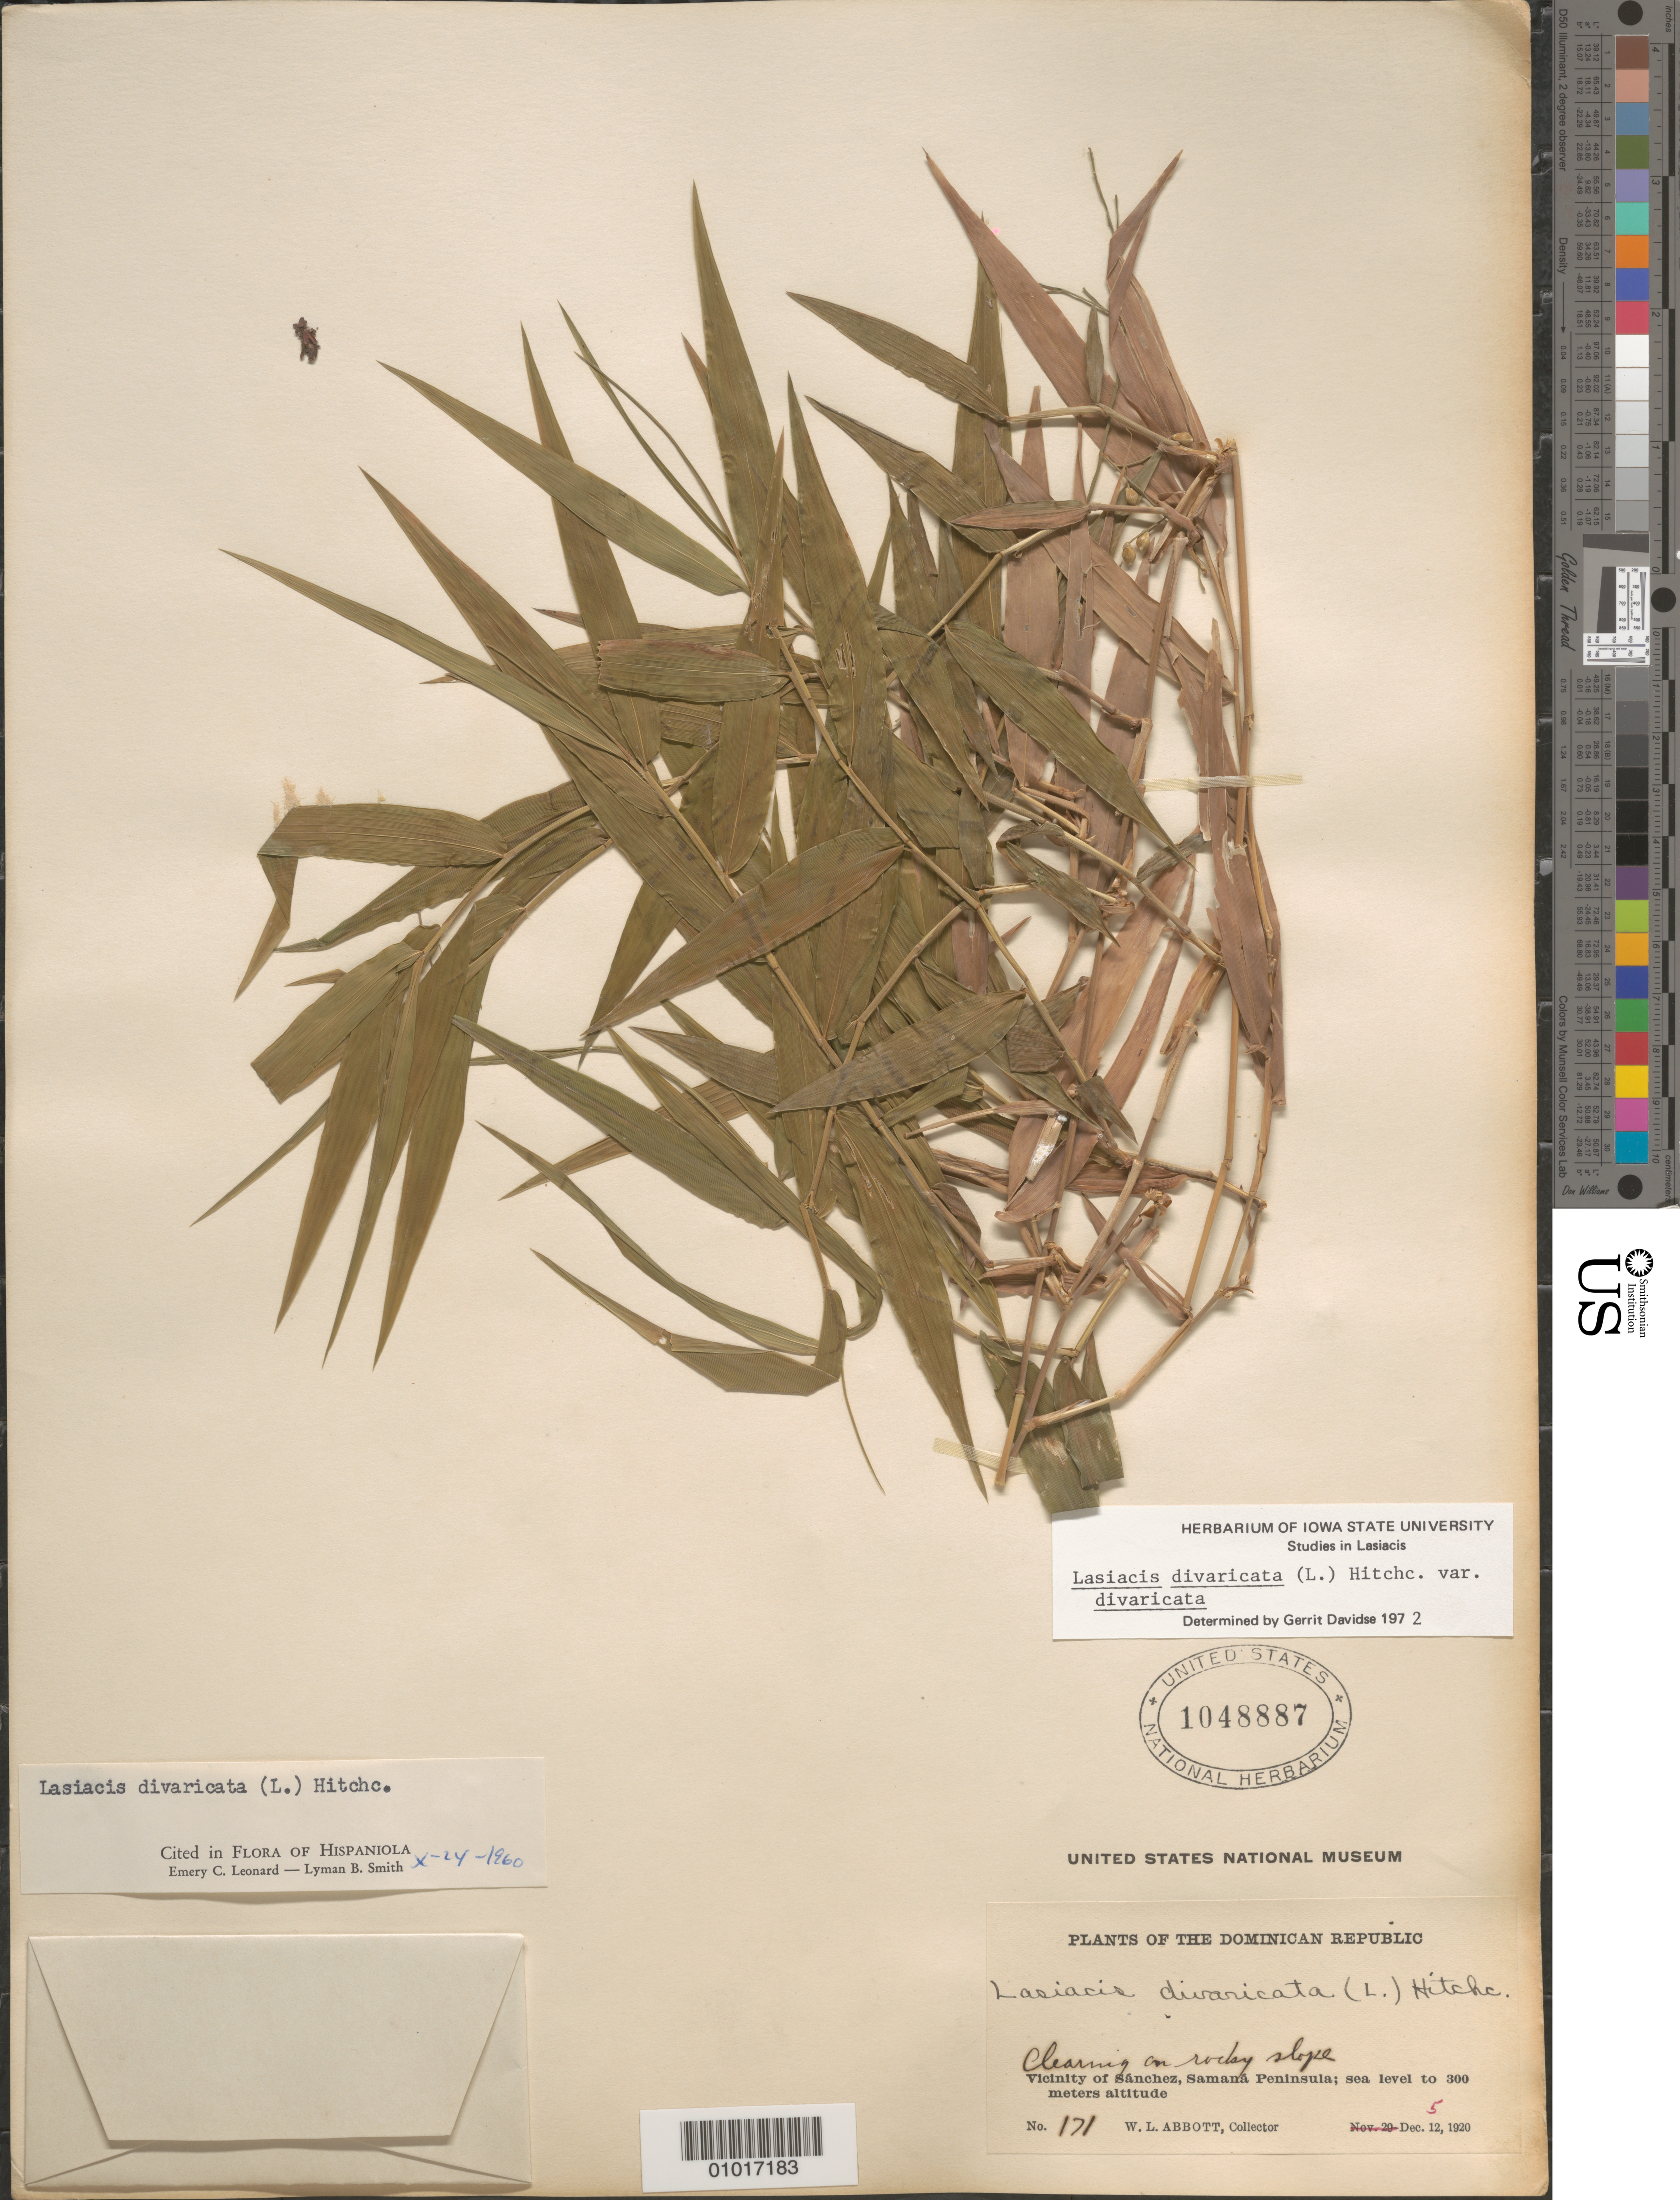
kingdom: Plantae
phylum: Tracheophyta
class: Liliopsida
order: Poales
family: Poaceae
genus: Lasiacis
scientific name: Lasiacis divaricata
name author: (L.) Hitchc.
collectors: W. L. Abbott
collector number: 171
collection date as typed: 05 Dec 1920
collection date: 1920-12-05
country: Dominican Republic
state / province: Samaná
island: Hispaniola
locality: Vicinity of Sanchez, Samana Peninsula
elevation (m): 0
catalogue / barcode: US 1048887